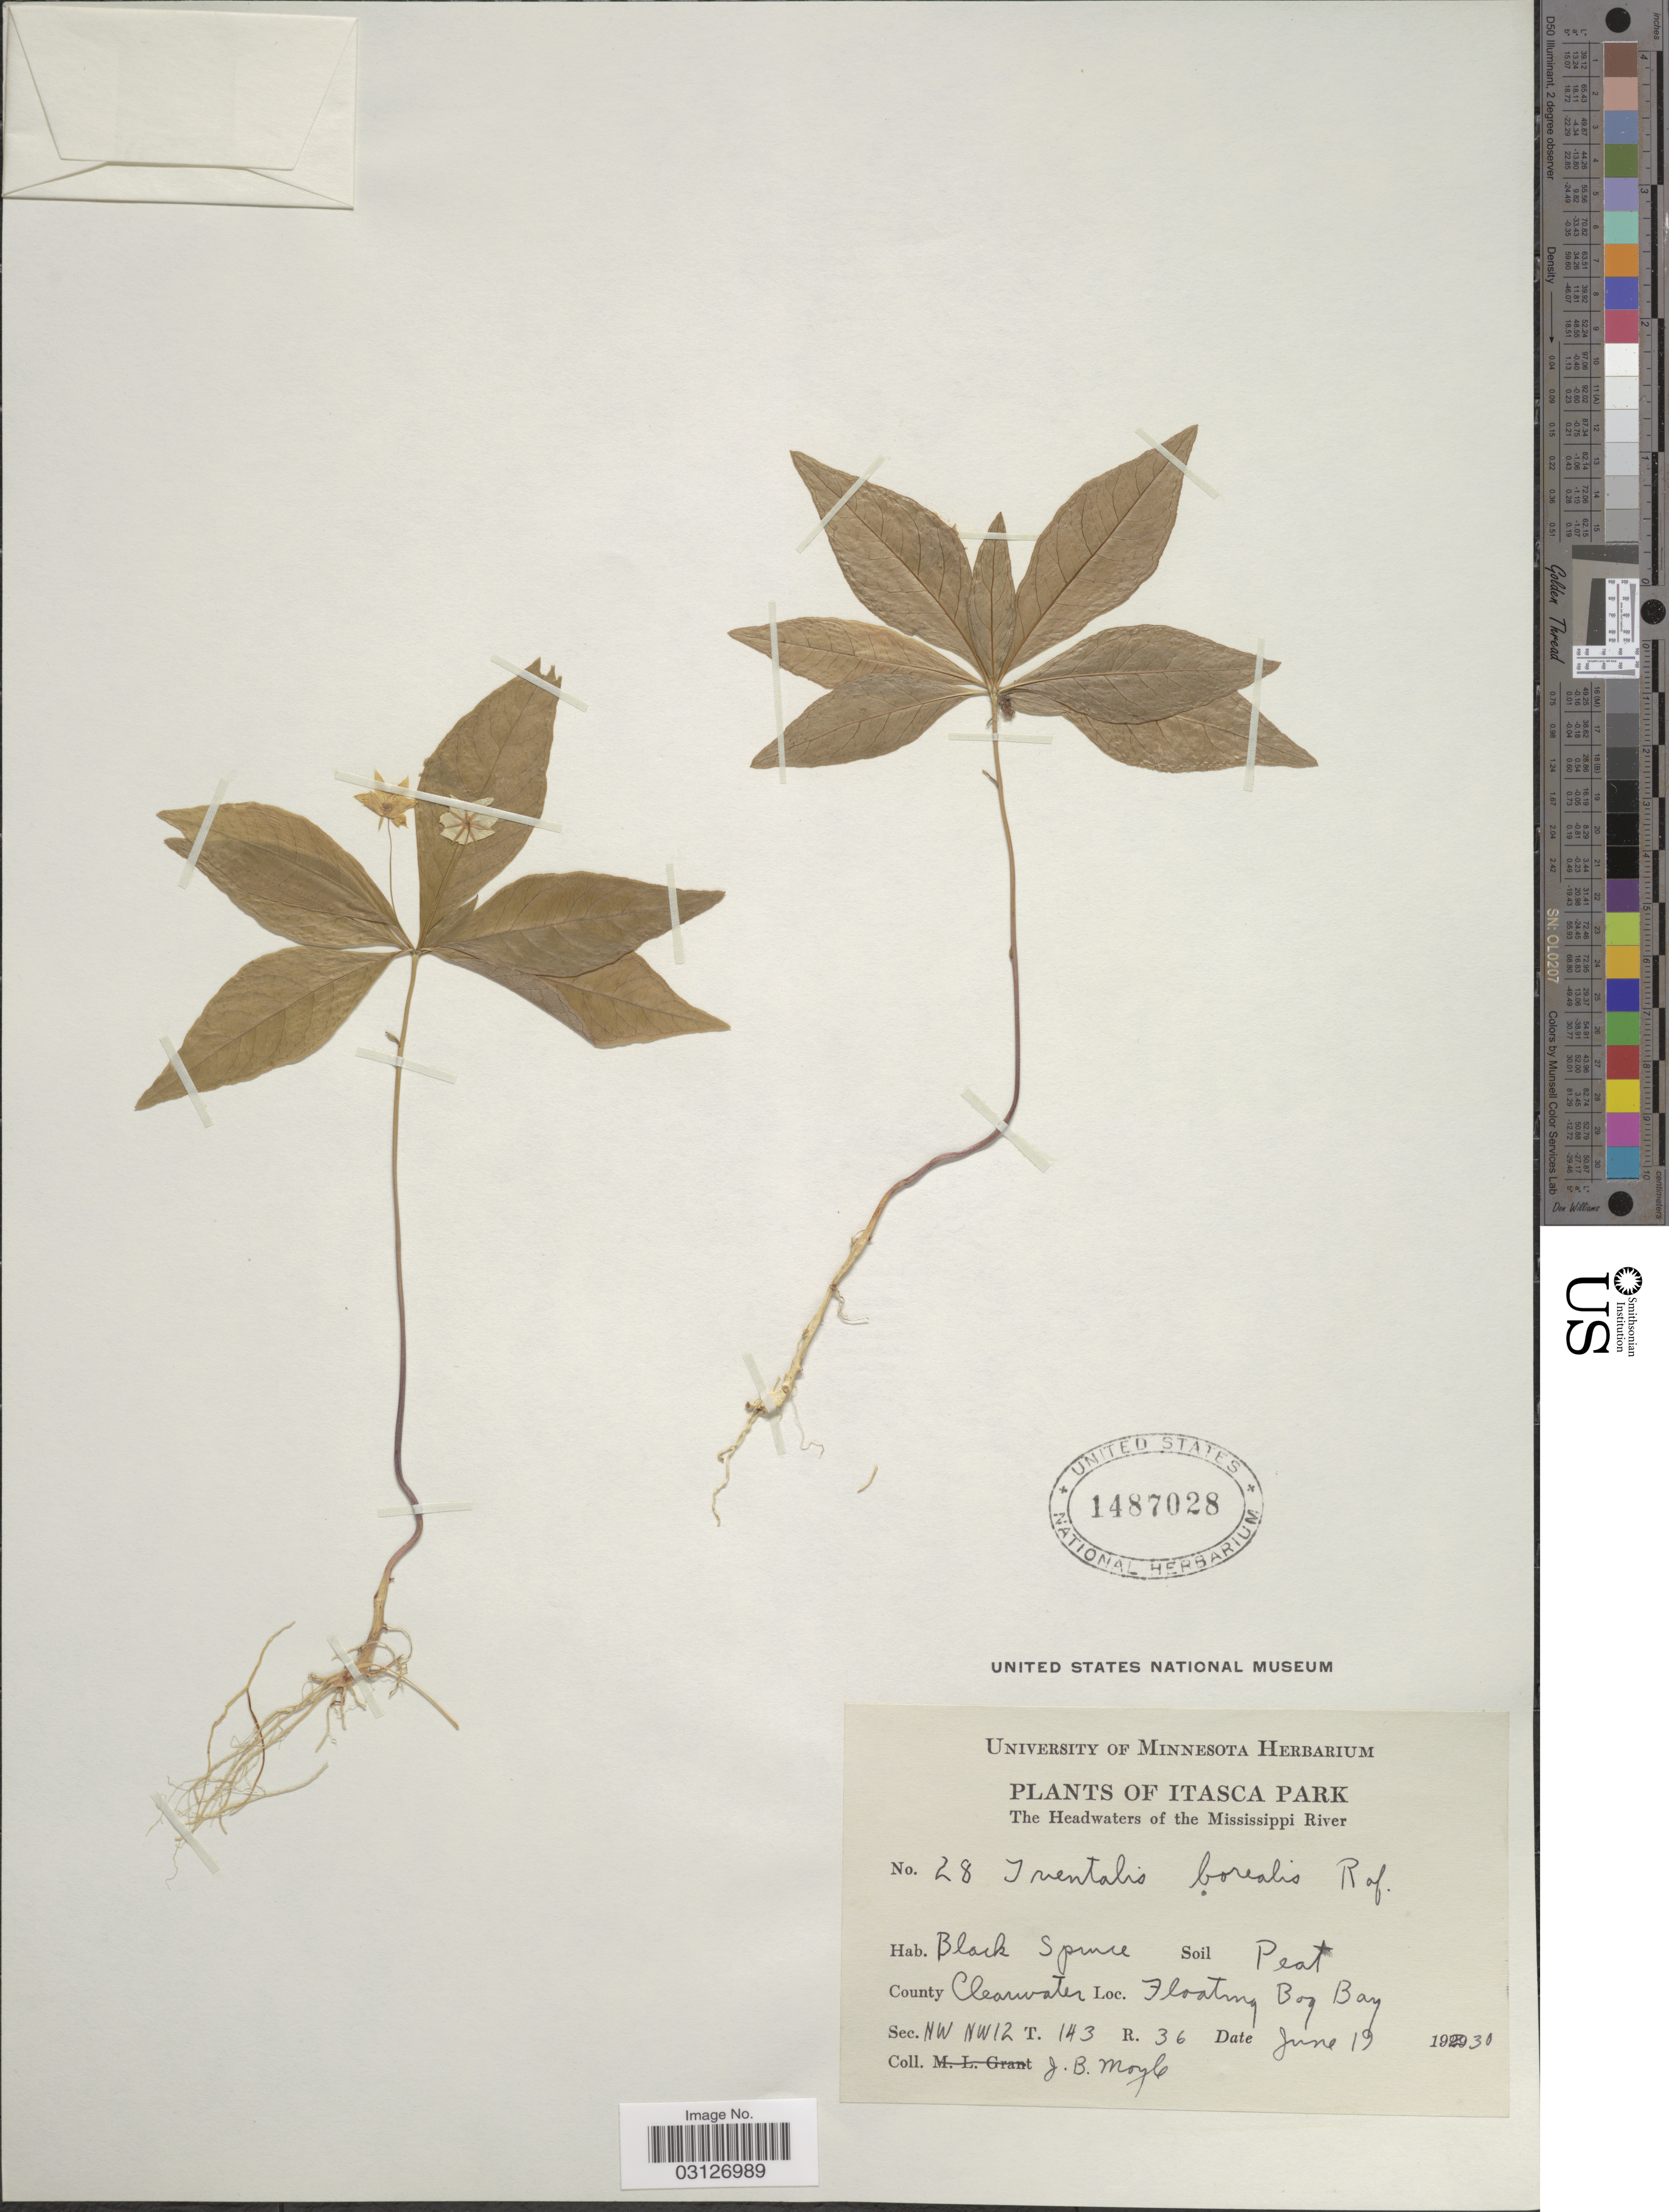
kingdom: Plantae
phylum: Tracheophyta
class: Magnoliopsida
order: Ericales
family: Primulaceae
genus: Trientalis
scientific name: Trientalis americana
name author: Pursh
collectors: J. Moyle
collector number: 28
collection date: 1930-06-19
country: United States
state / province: Minnesota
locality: Itasca Park, The Headwaters of the Mississippi River, Black Spruce, County Clearwater, Floating Bog Bay, Sec. NW NW12 T143 R36.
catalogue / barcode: US 1487028